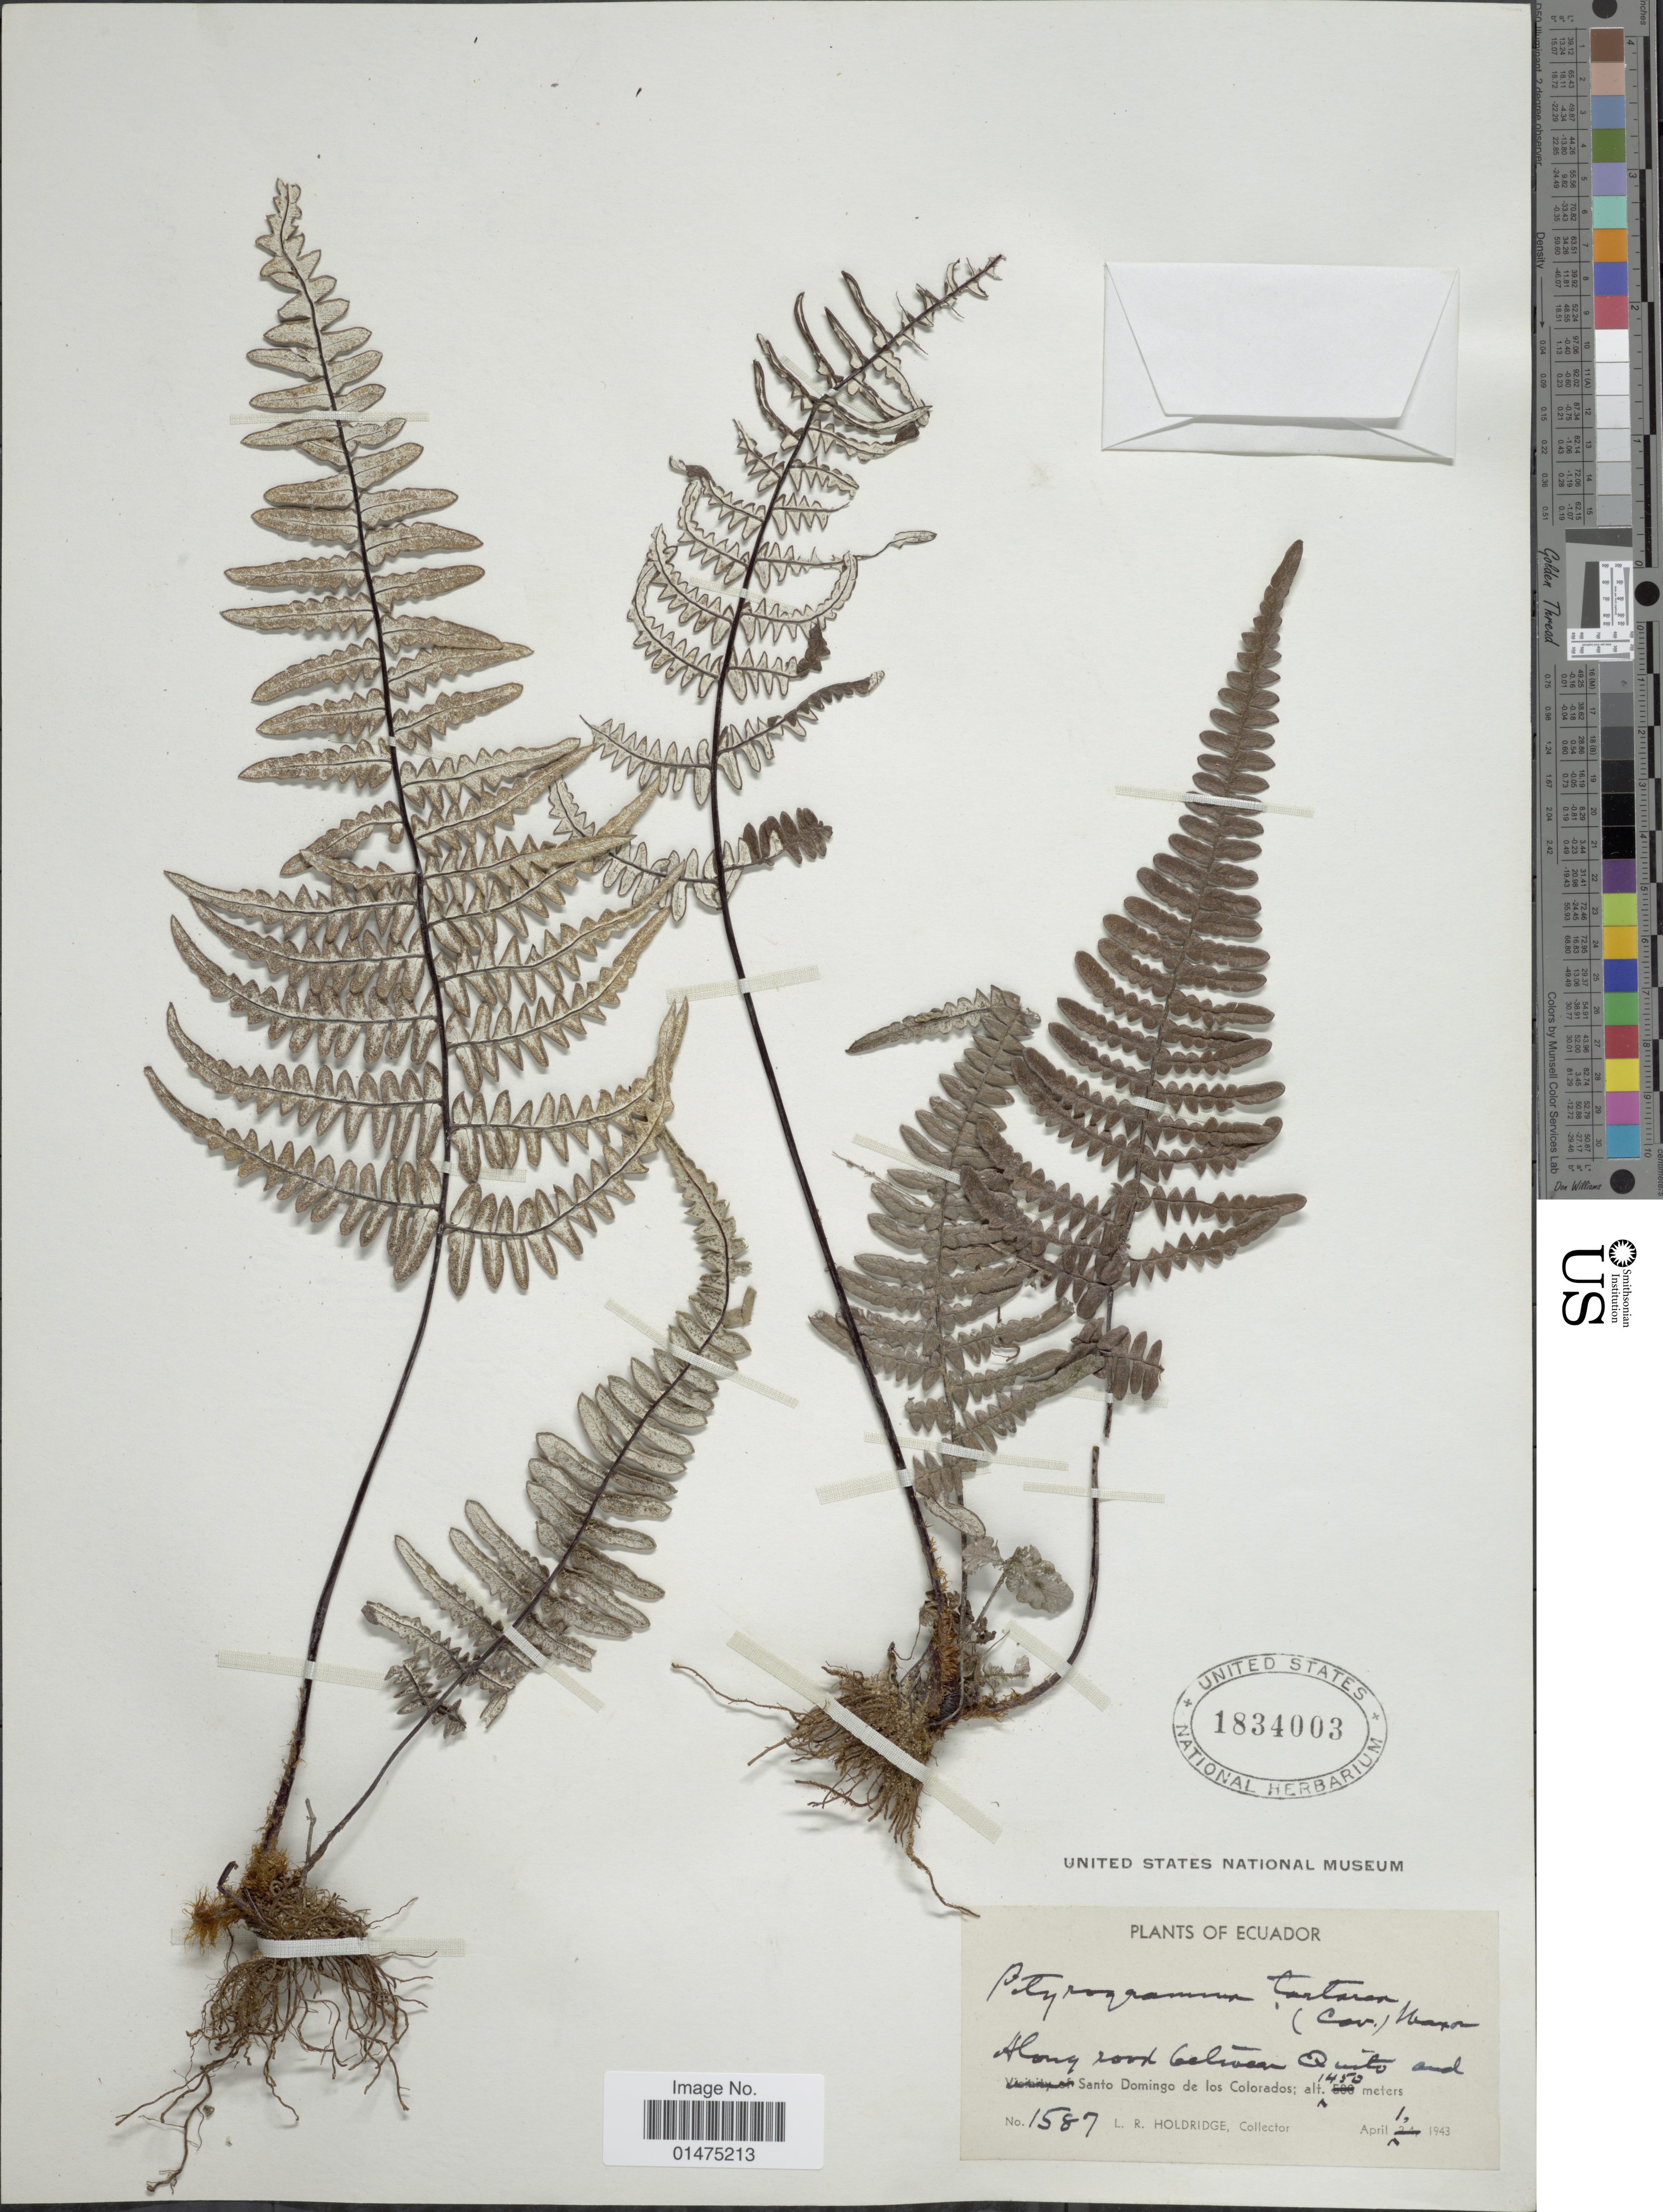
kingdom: Plantae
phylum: Tracheophyta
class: Polypodiopsida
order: Polypodiales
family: Pteridaceae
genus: Pityrogramma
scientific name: Pityrogramma tartarea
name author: (Cav.) Maxon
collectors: L. Holdridge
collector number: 1587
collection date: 1943-04-01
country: Ecuador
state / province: Tsáchilas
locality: Santo Domingo de los Colorados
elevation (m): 1450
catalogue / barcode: US 1834003